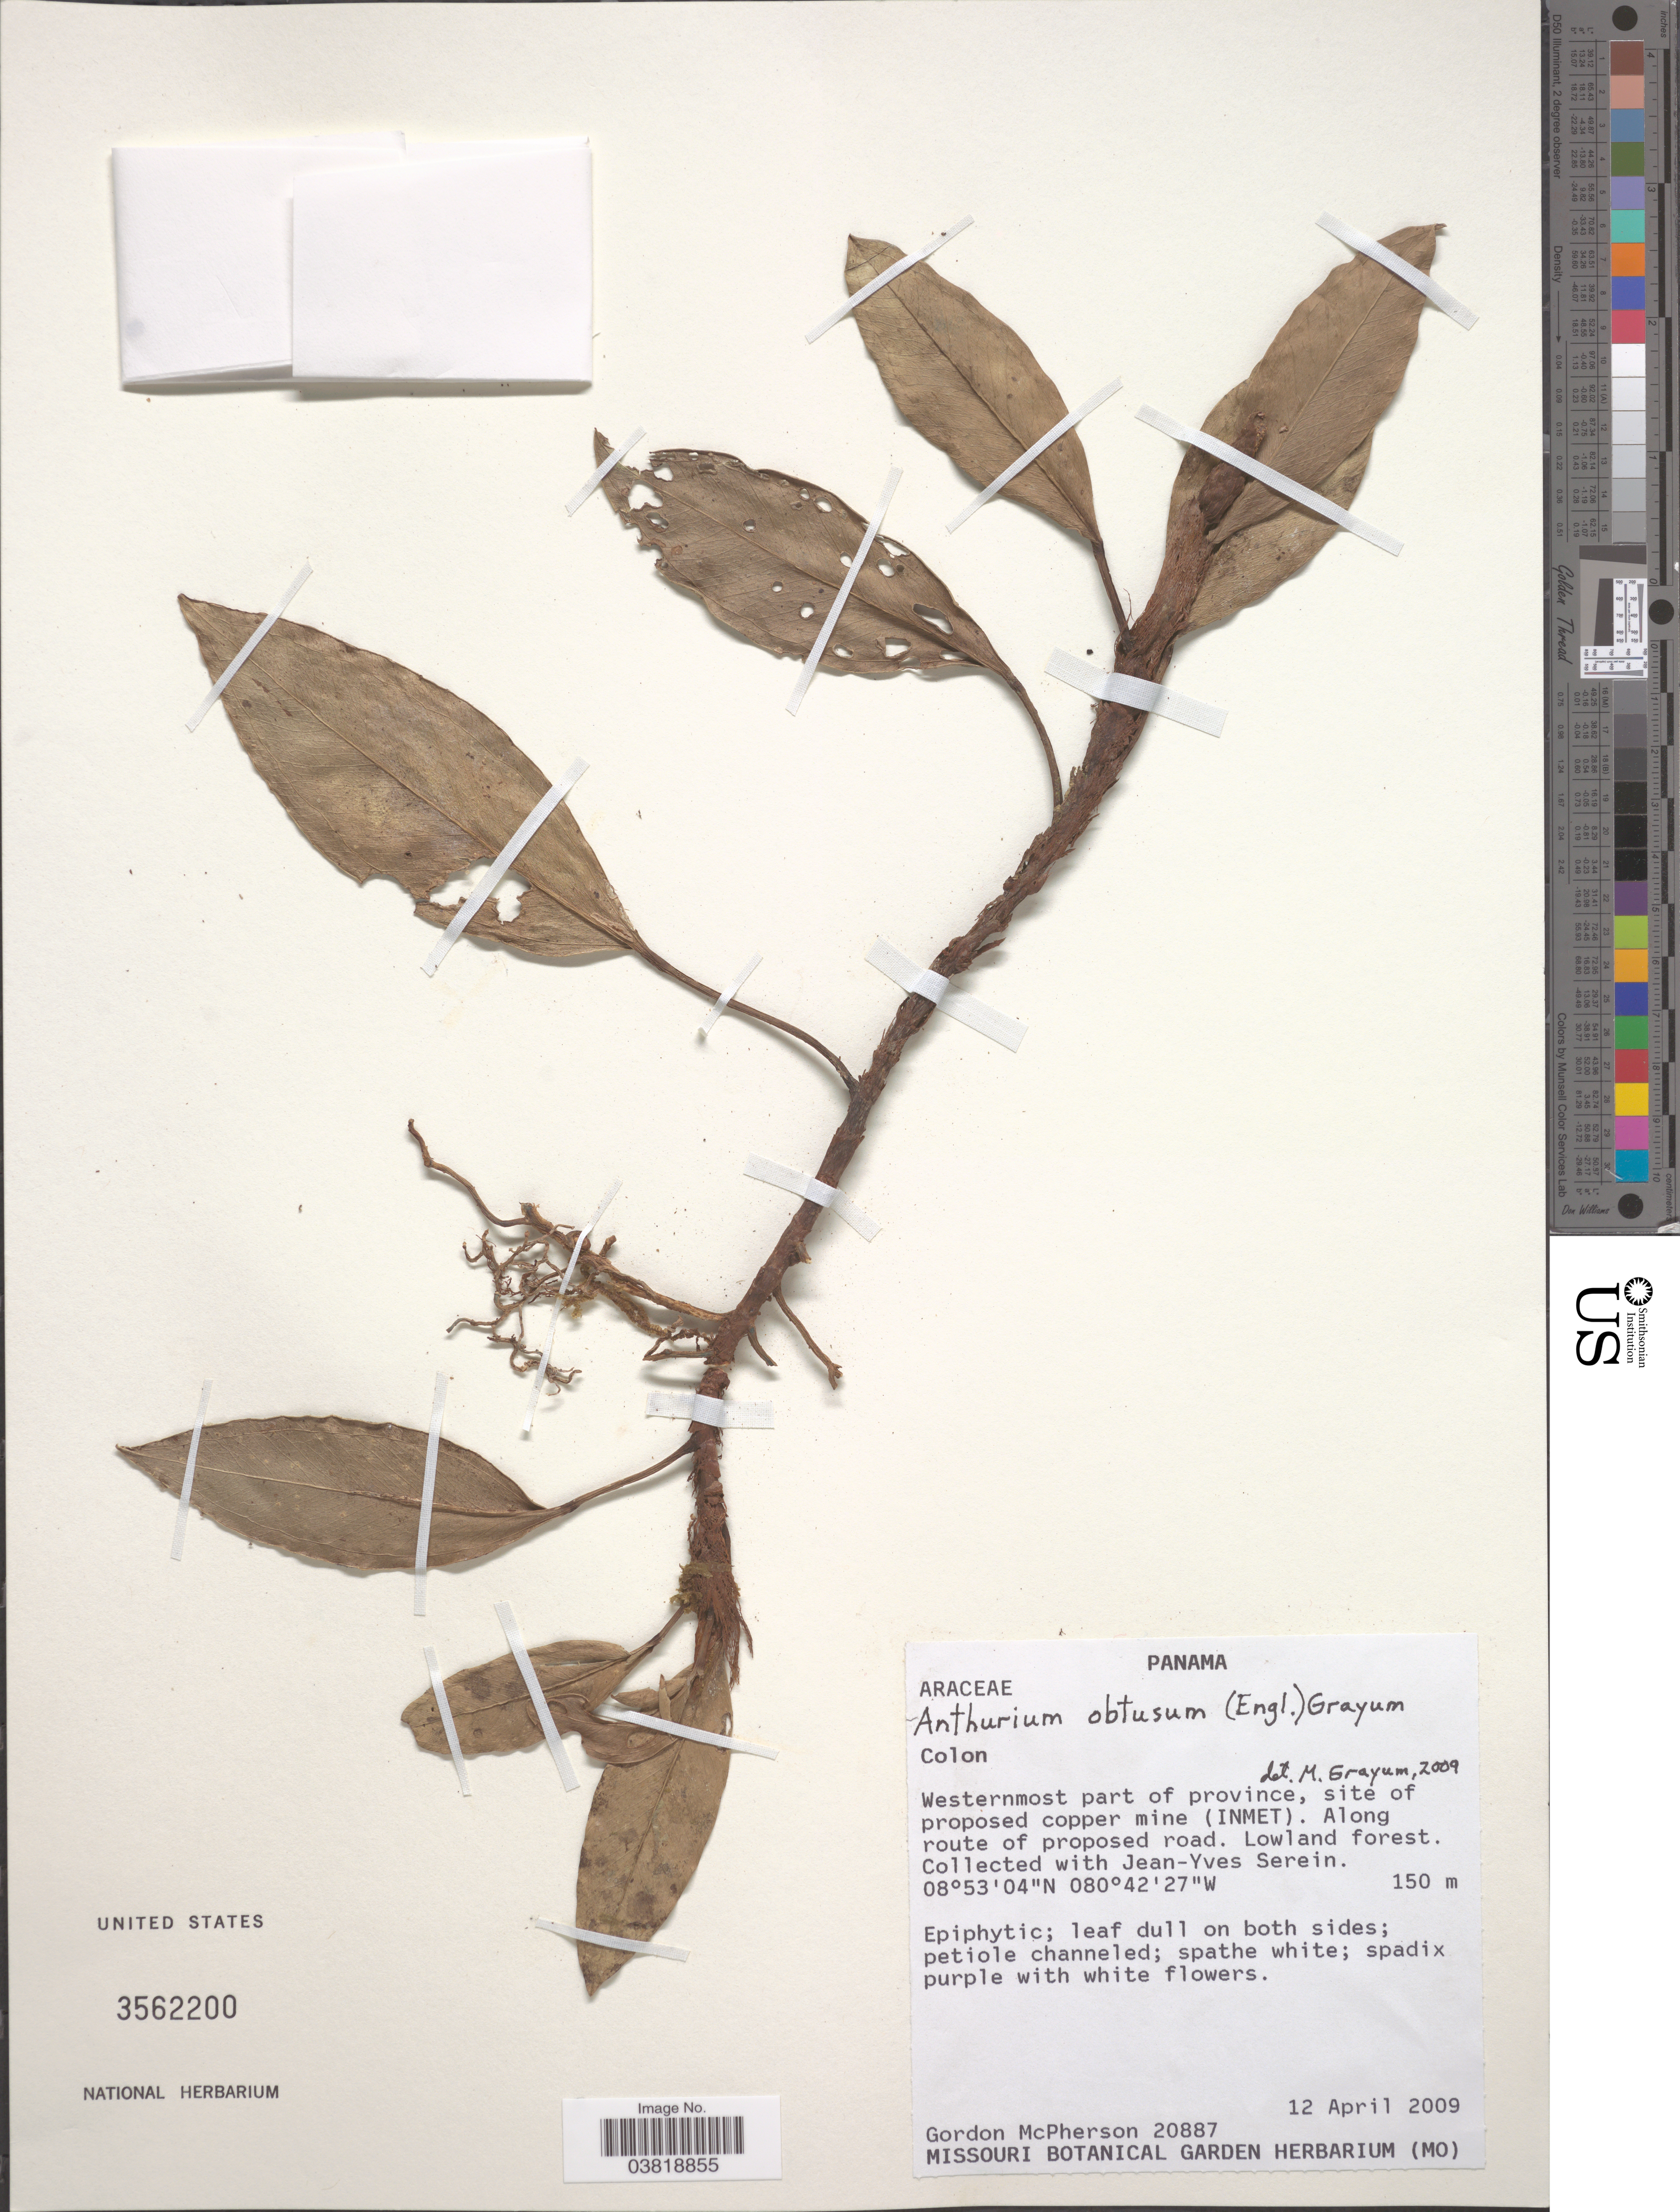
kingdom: Plantae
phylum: Tracheophyta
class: Liliopsida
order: Alismatales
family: Araceae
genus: Anthurium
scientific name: Anthurium obtusum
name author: (Engl.) Grayum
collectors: G. McPherson & J. Serein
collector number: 20887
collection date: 2009-04-12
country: Panama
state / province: Colón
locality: Westernmost part of province, site of proposed copper mine (INMET). Along route of proposed road.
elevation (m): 150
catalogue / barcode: US 3562200